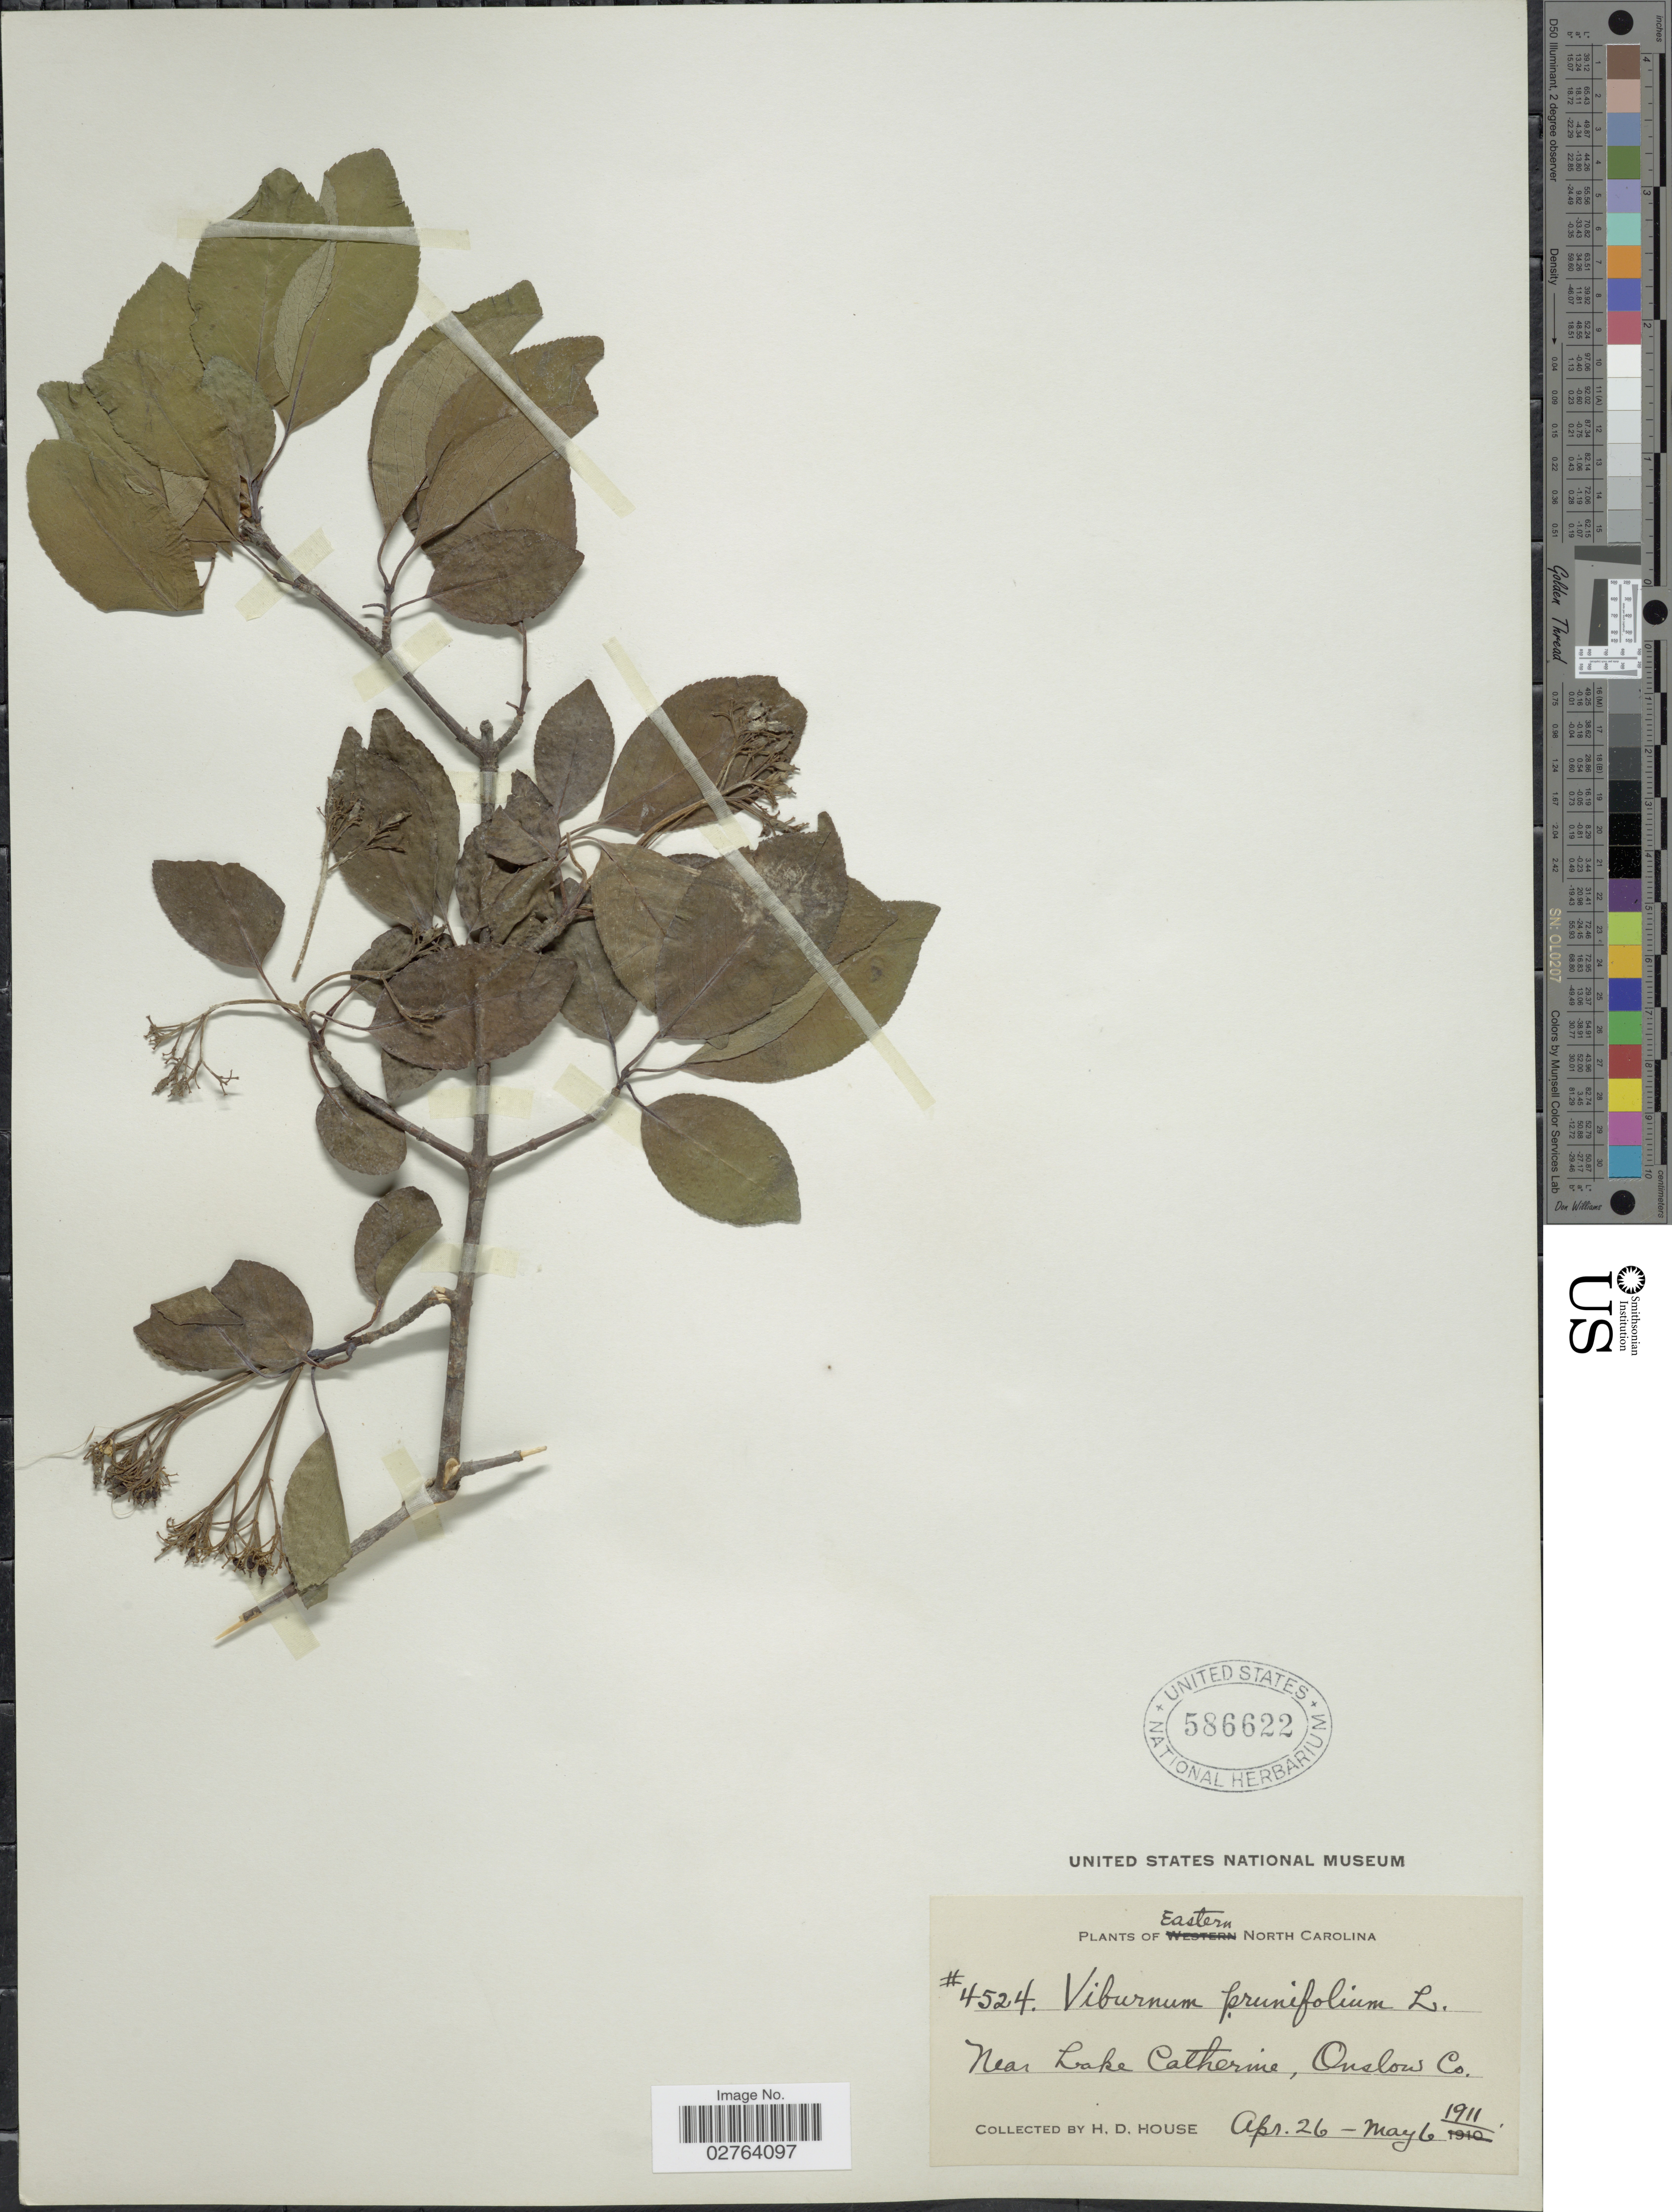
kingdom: Plantae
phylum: Tracheophyta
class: Magnoliopsida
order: Dipsacales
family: Viburnaceae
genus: Viburnum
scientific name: Viburnum prunifolium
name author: L.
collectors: H. D. House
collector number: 4524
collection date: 1911-04-26/1911-05-06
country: United States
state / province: North Carolina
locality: Eastern North Carolina. Near Lake Catherine, Onslow Co.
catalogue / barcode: US 586622